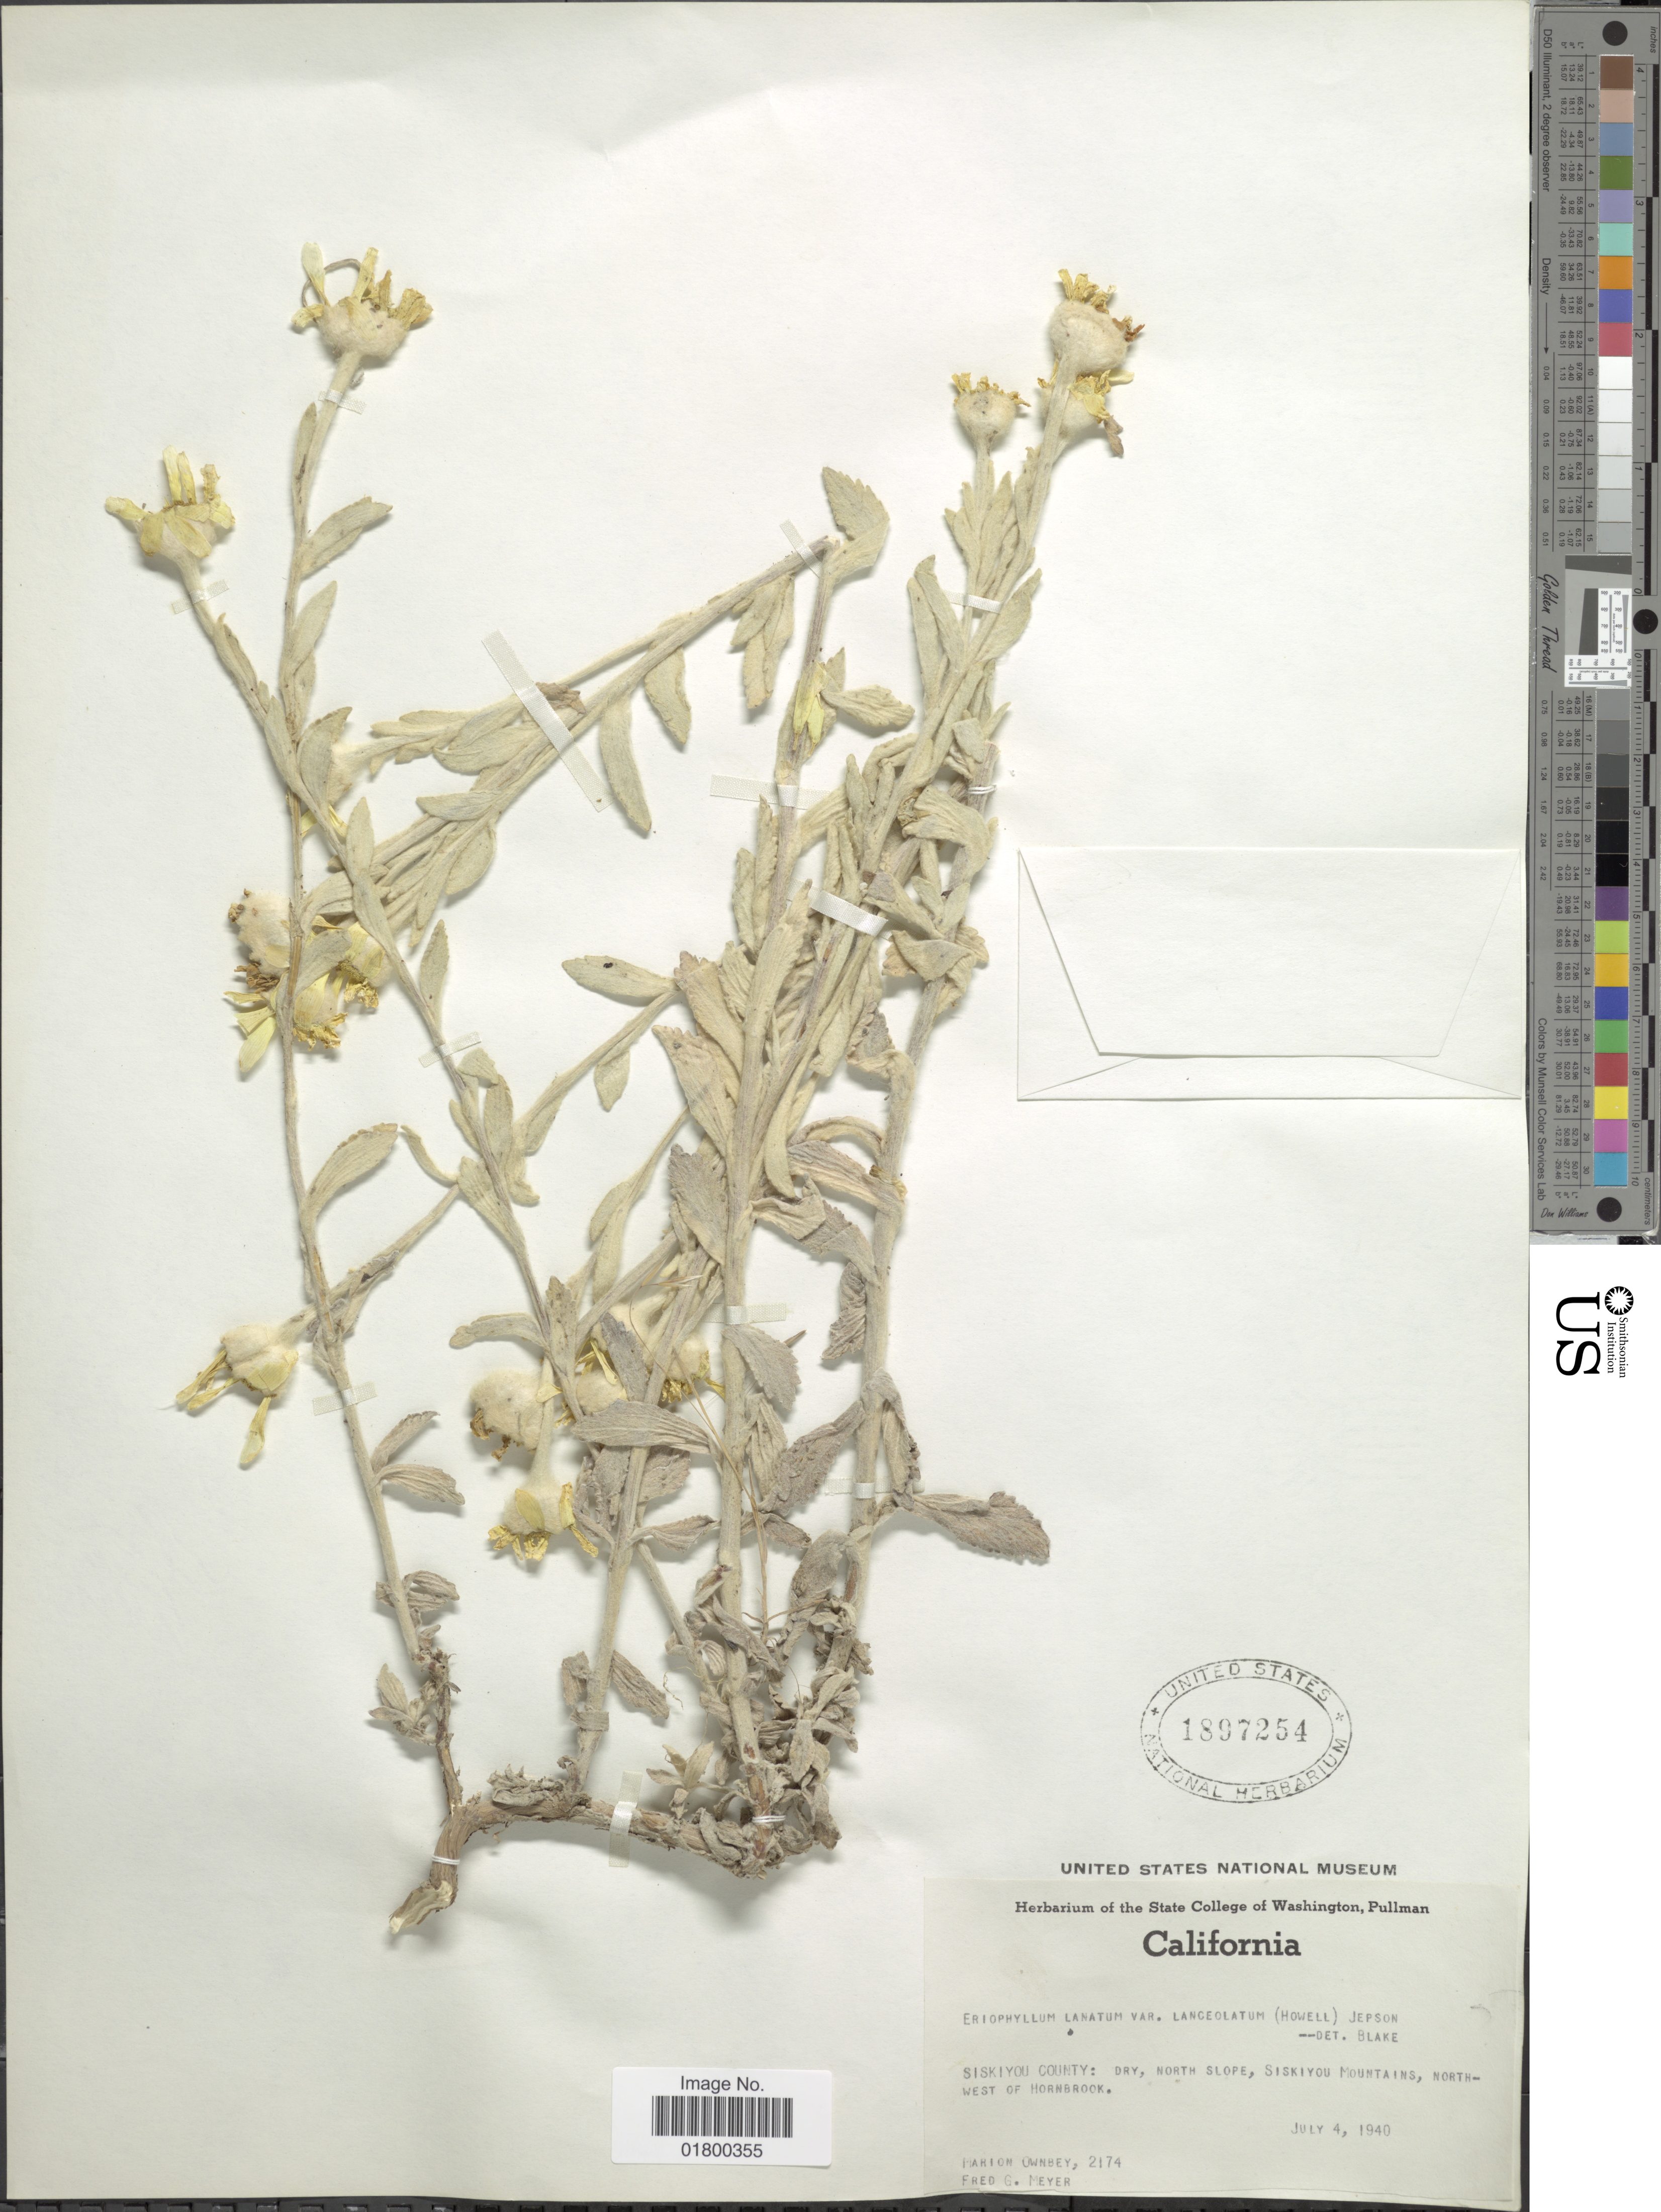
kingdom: Plantae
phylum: Tracheophyta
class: Magnoliopsida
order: Asterales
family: Asteraceae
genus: Eriophyllum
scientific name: Eriophyllum lanatum var. lanceolatum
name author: (Howell) Jeps.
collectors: F. M. Ownbey & F. G. Meyer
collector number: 2174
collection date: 1940-07-04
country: United States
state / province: California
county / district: Siskiyou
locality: Siskiyou County: Dry, North slope, Siskiyou Mountains, Northwest of Hornbrock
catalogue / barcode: US 1897254